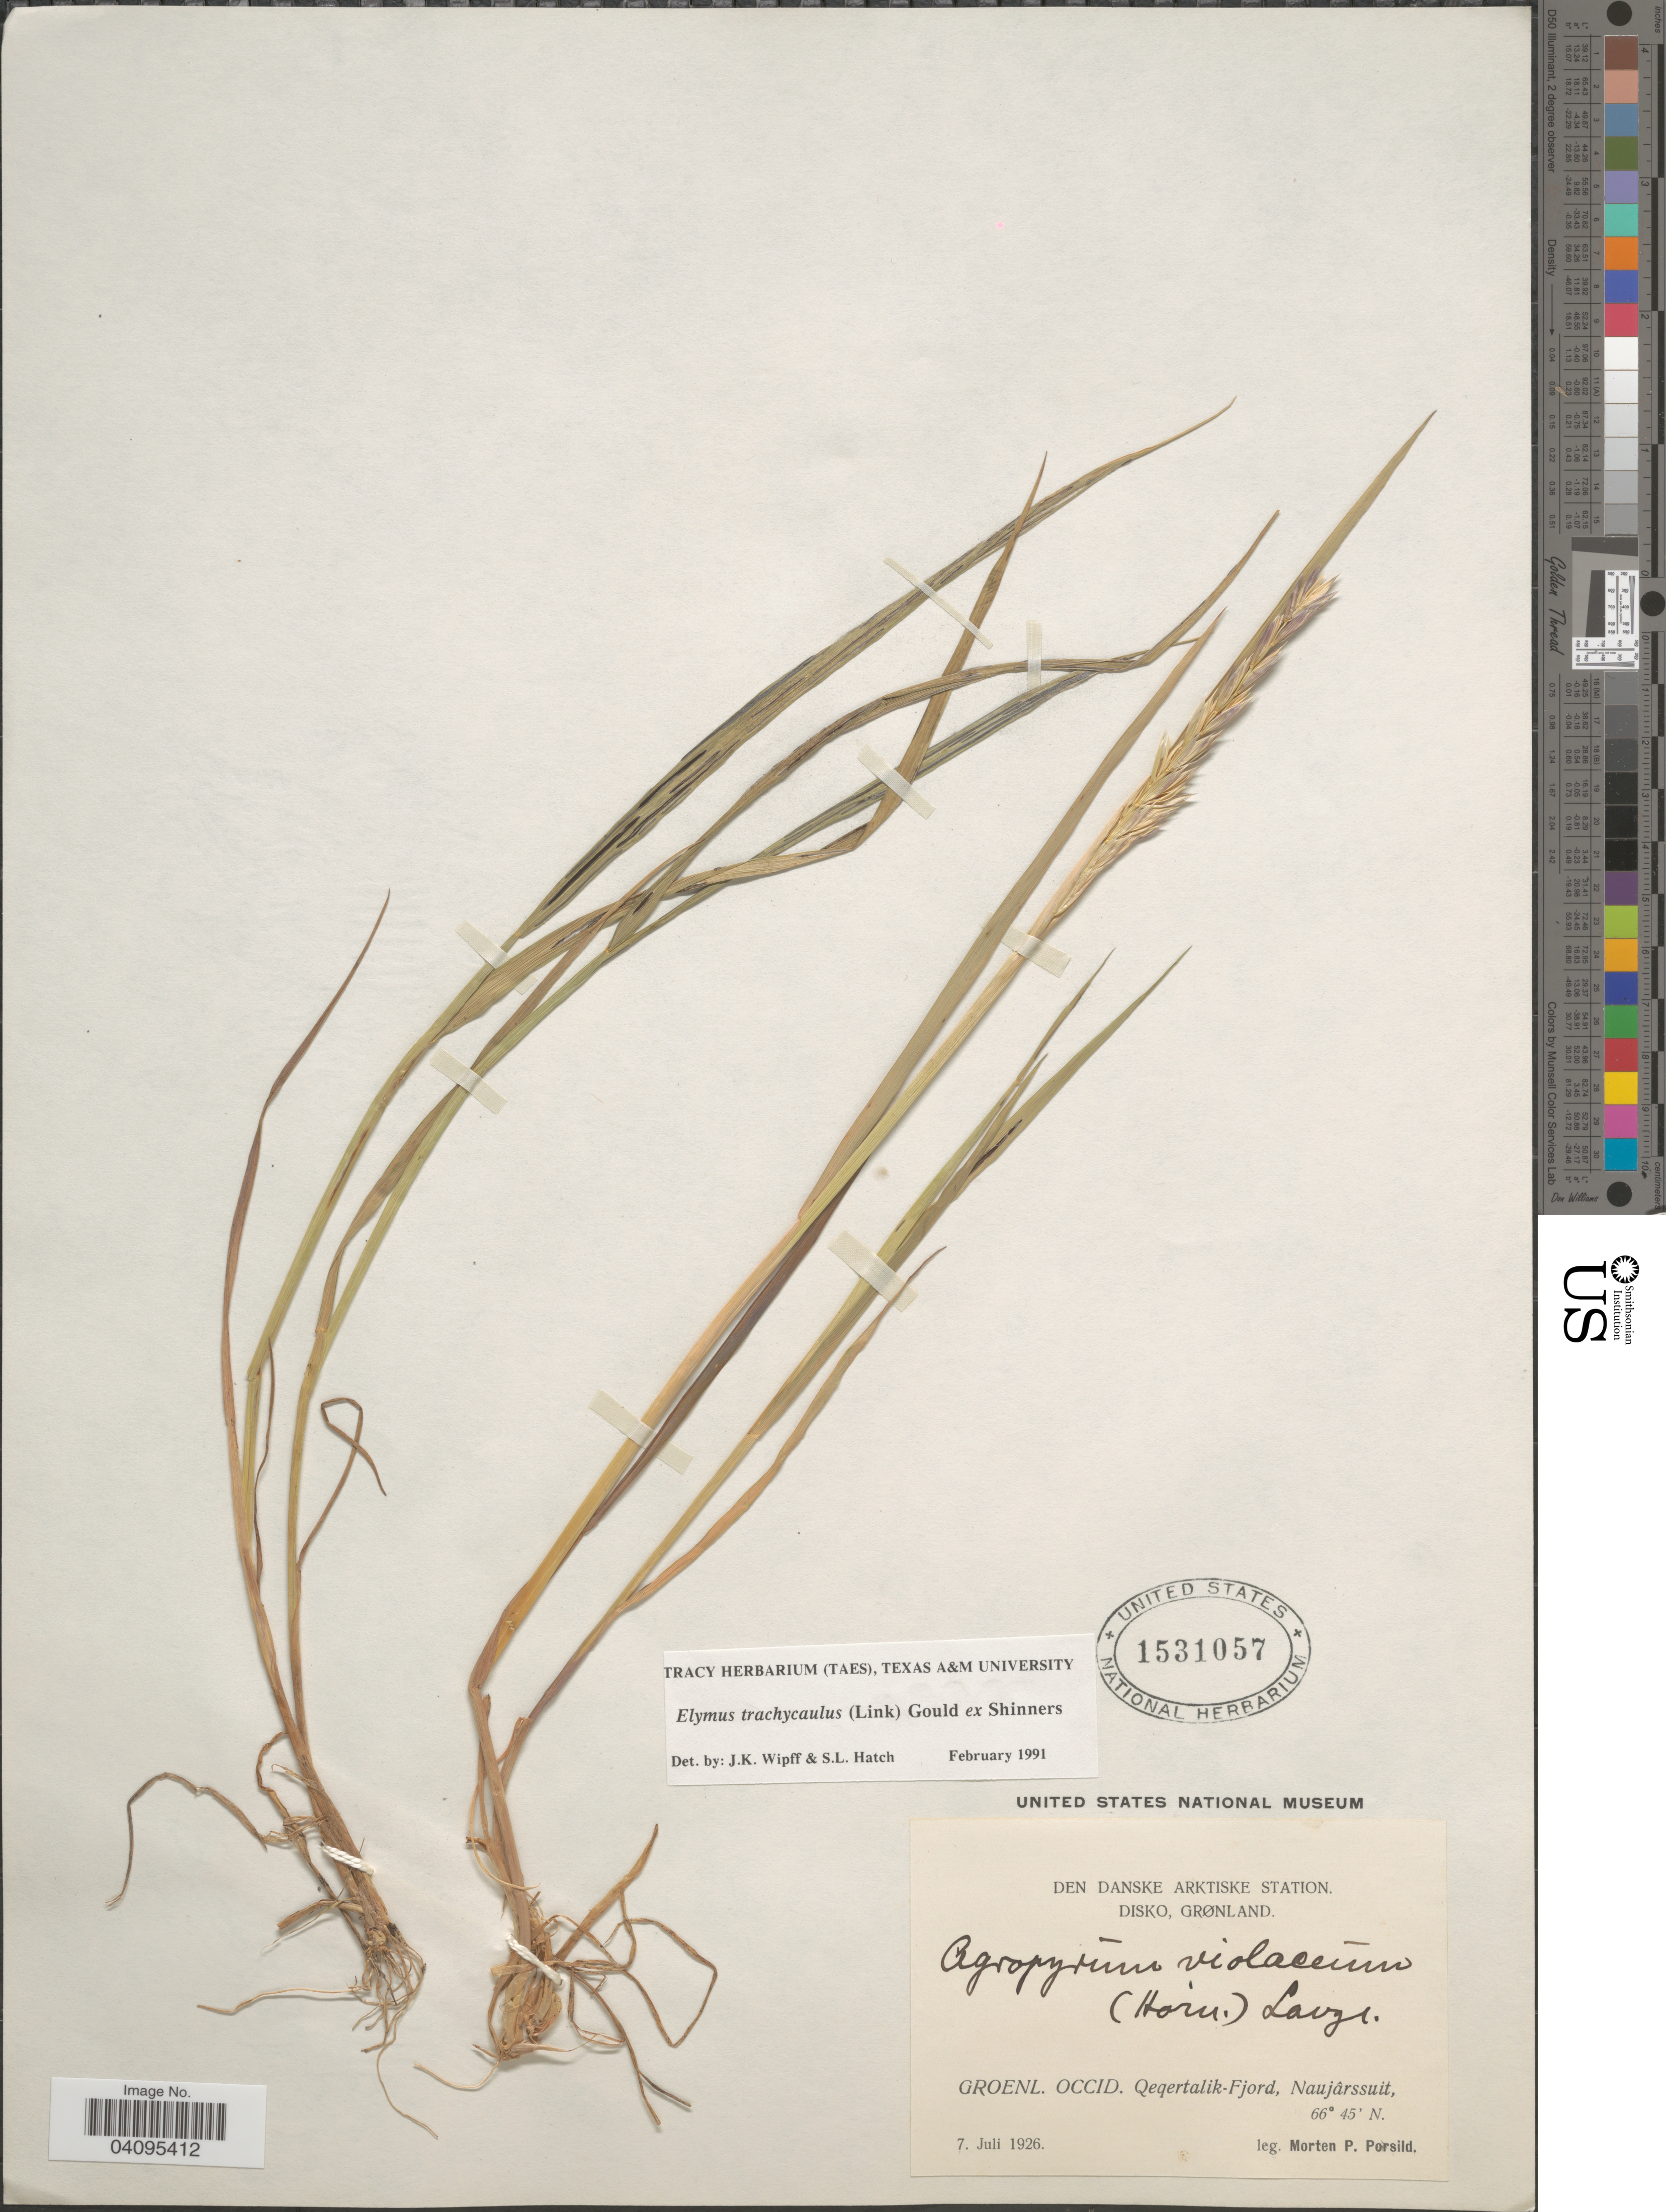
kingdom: Plantae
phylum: Tracheophyta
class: Liliopsida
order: Poales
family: Poaceae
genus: Elymus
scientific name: Elymus trachycaulus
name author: (Link) Gould ex Shinners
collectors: M. P. Porsild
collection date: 1926-07-07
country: Greenland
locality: Den Danske Arktiske Station. Disko, Grønland. Groenl. Occid. Qiqertalik-Fjord, Naujârssuit.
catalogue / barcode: US 1531057